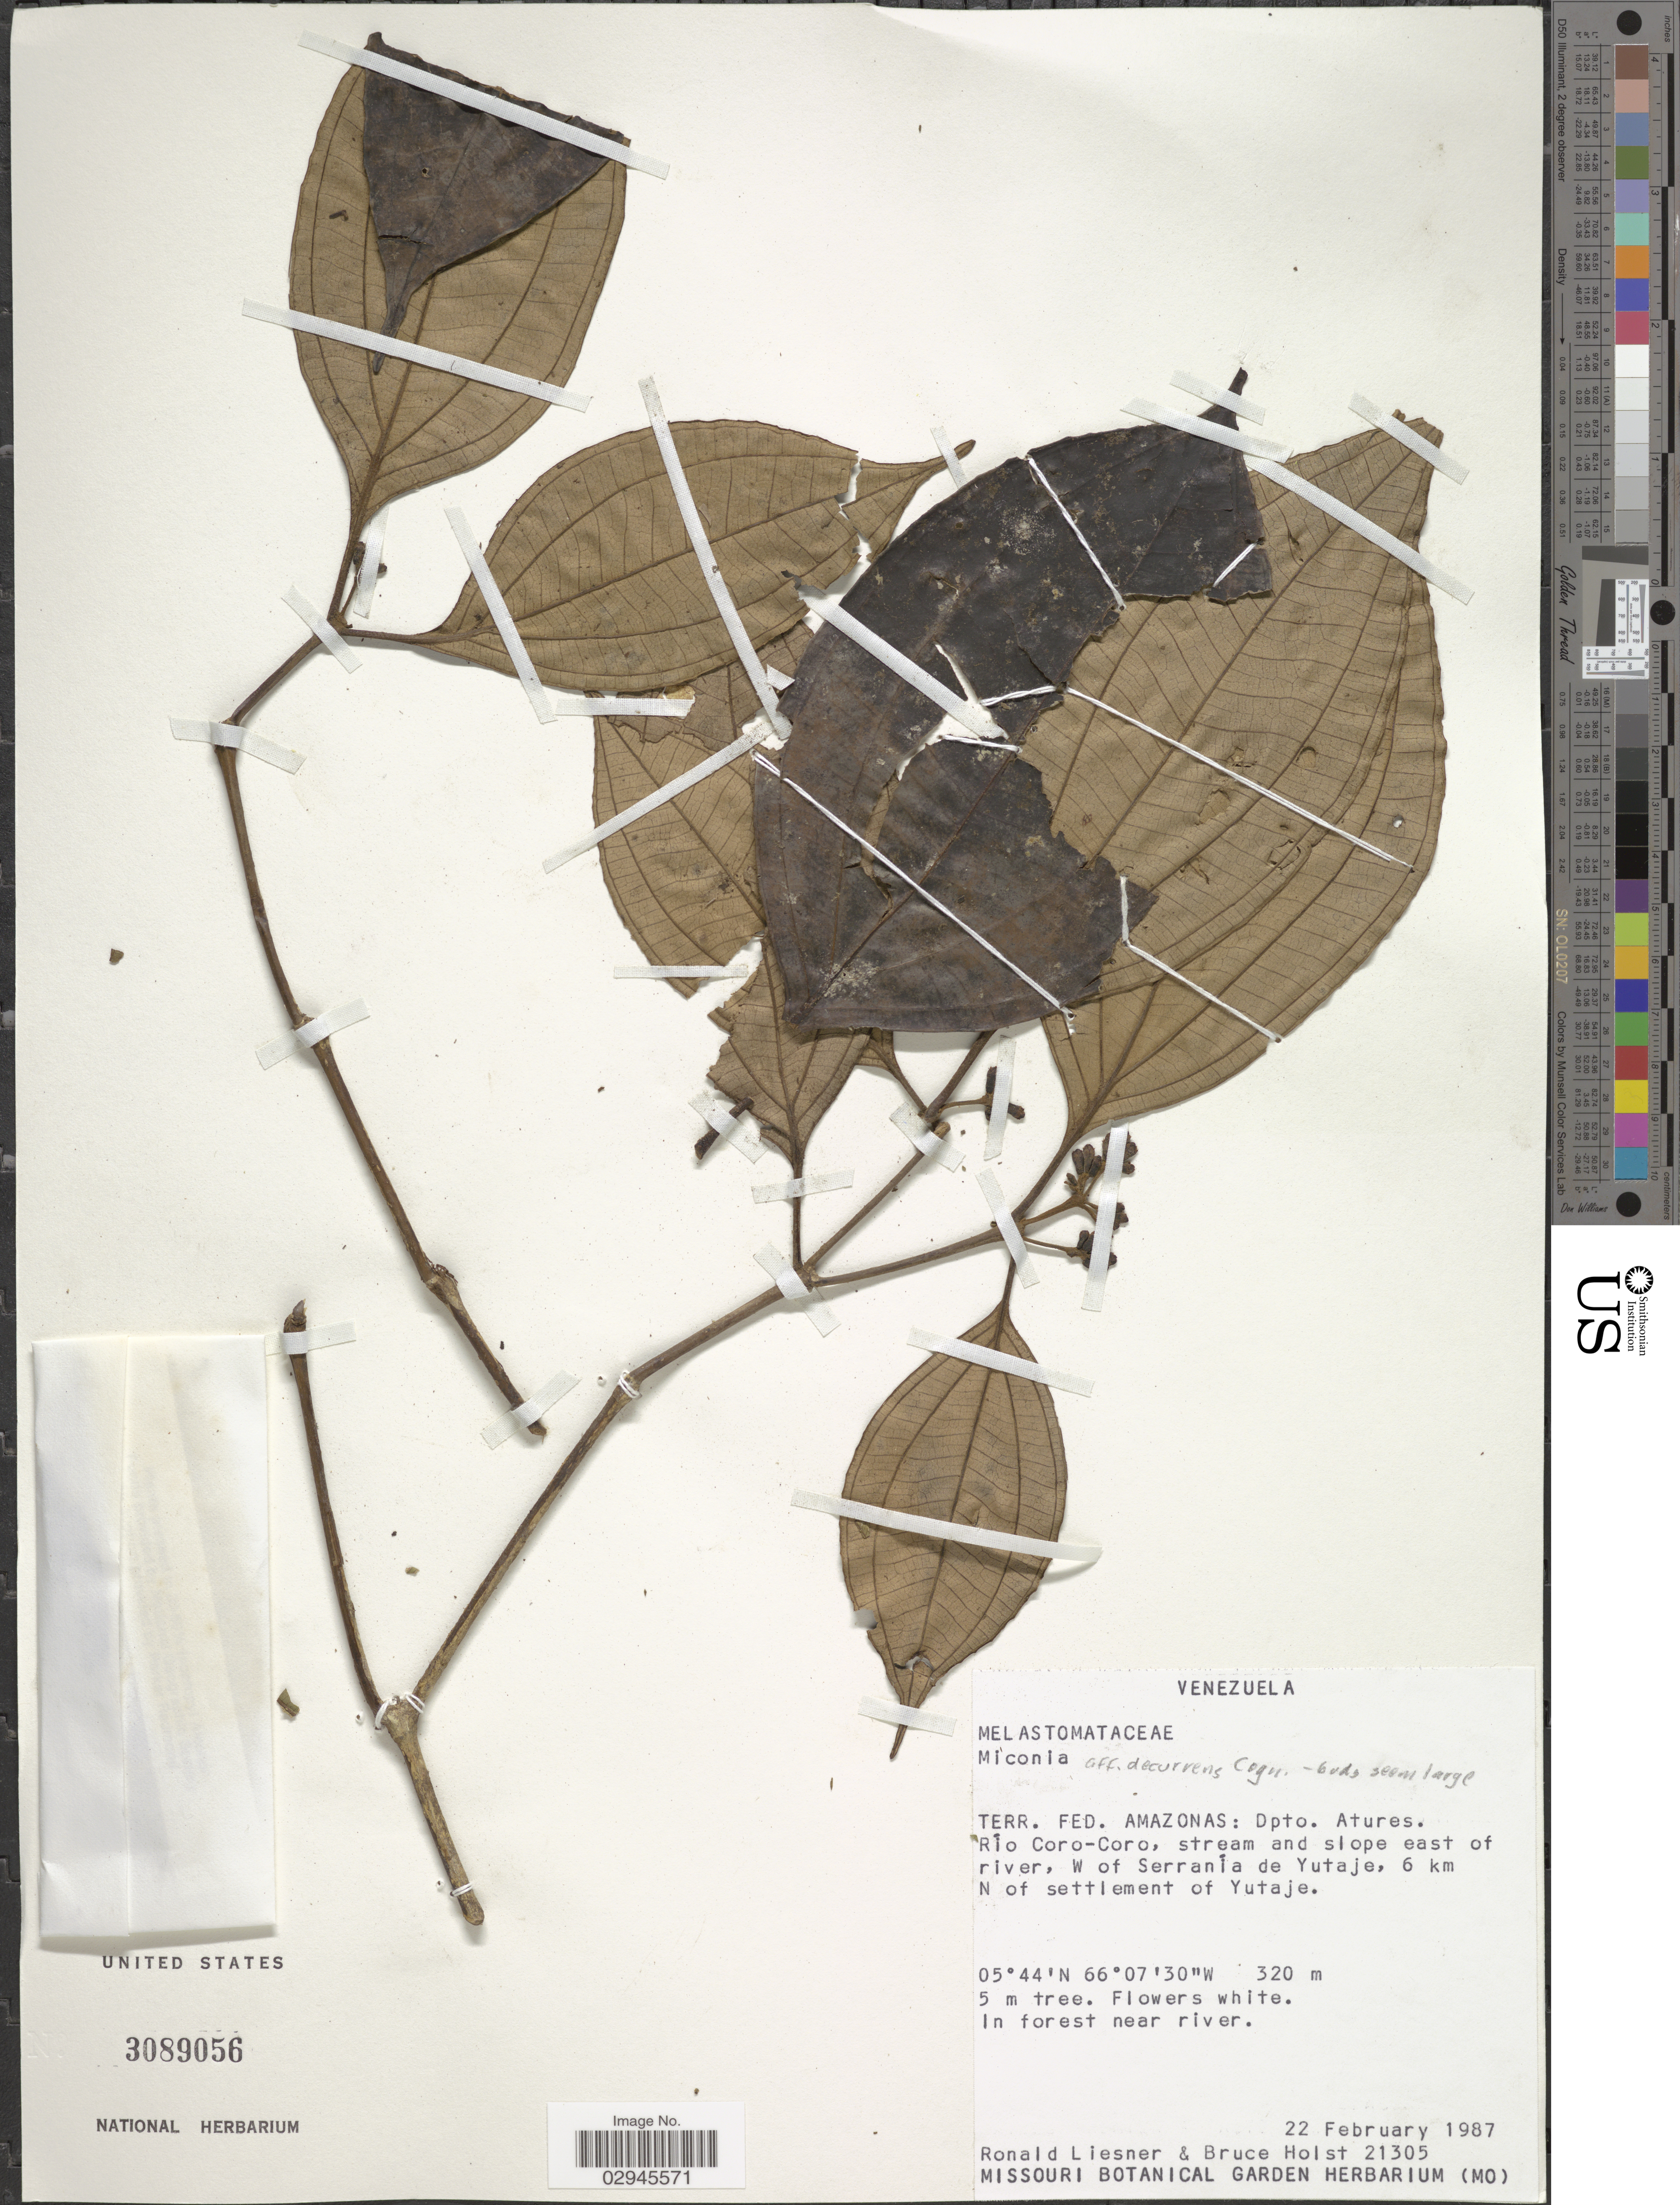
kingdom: Plantae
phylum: Tracheophyta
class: Magnoliopsida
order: Myrtales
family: Melastomataceae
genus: Miconia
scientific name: Miconia sp.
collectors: R. L. Liesner & B. Holst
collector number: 21305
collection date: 1987-02-22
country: Venezuela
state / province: Amazonas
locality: Terr. Fed. Amazonas: Dpto. Atures. Río Coro-Coro, stream and slope east of river, W of Serranía de Yutaje, 6 km N of settlement of Yutaje.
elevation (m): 320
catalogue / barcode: US 3089056